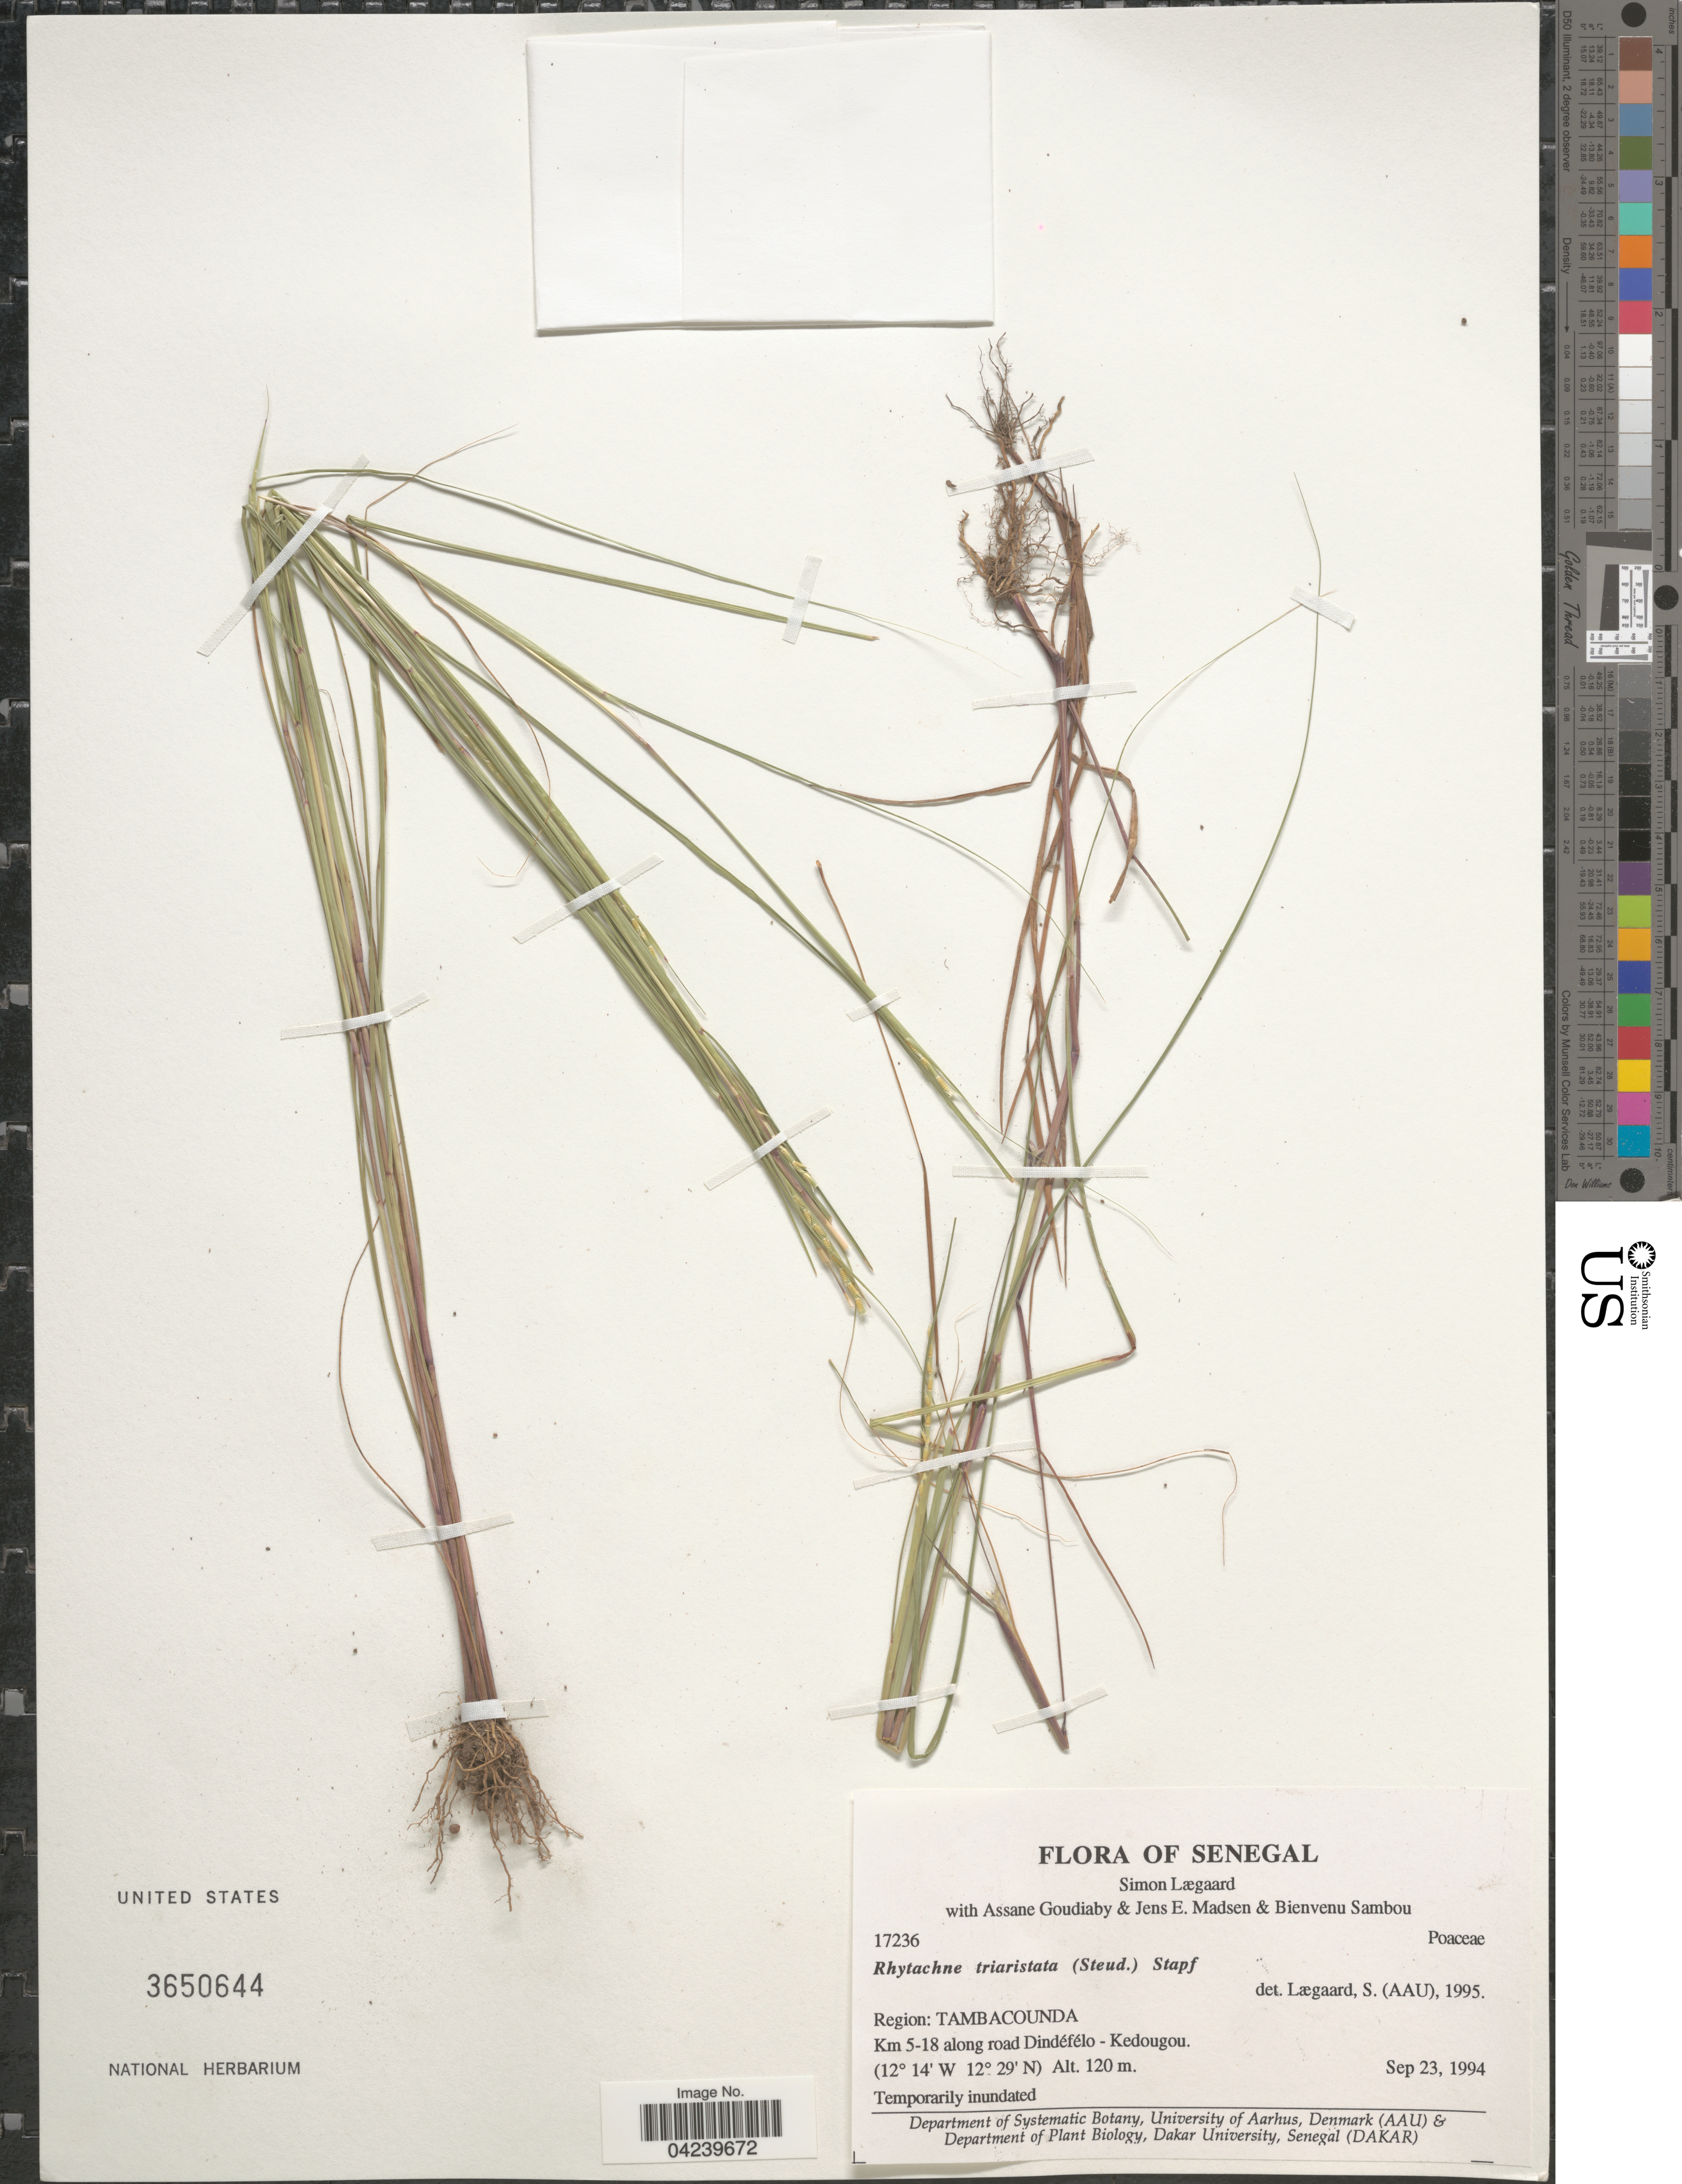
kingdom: Plantae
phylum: Tracheophyta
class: Liliopsida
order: Poales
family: Poaceae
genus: Rhytachne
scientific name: Rhytachne triaristata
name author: Stapf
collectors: S. Lægaard, A. Goudiaby, J. E. Madsen & B. Sambou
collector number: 17236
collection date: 1994-09-23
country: Senegal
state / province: Tambacounda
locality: Region: Tambacounda. Km 5-18 along road Dindéfélo - Kedougou.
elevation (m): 120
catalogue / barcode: US 3650644